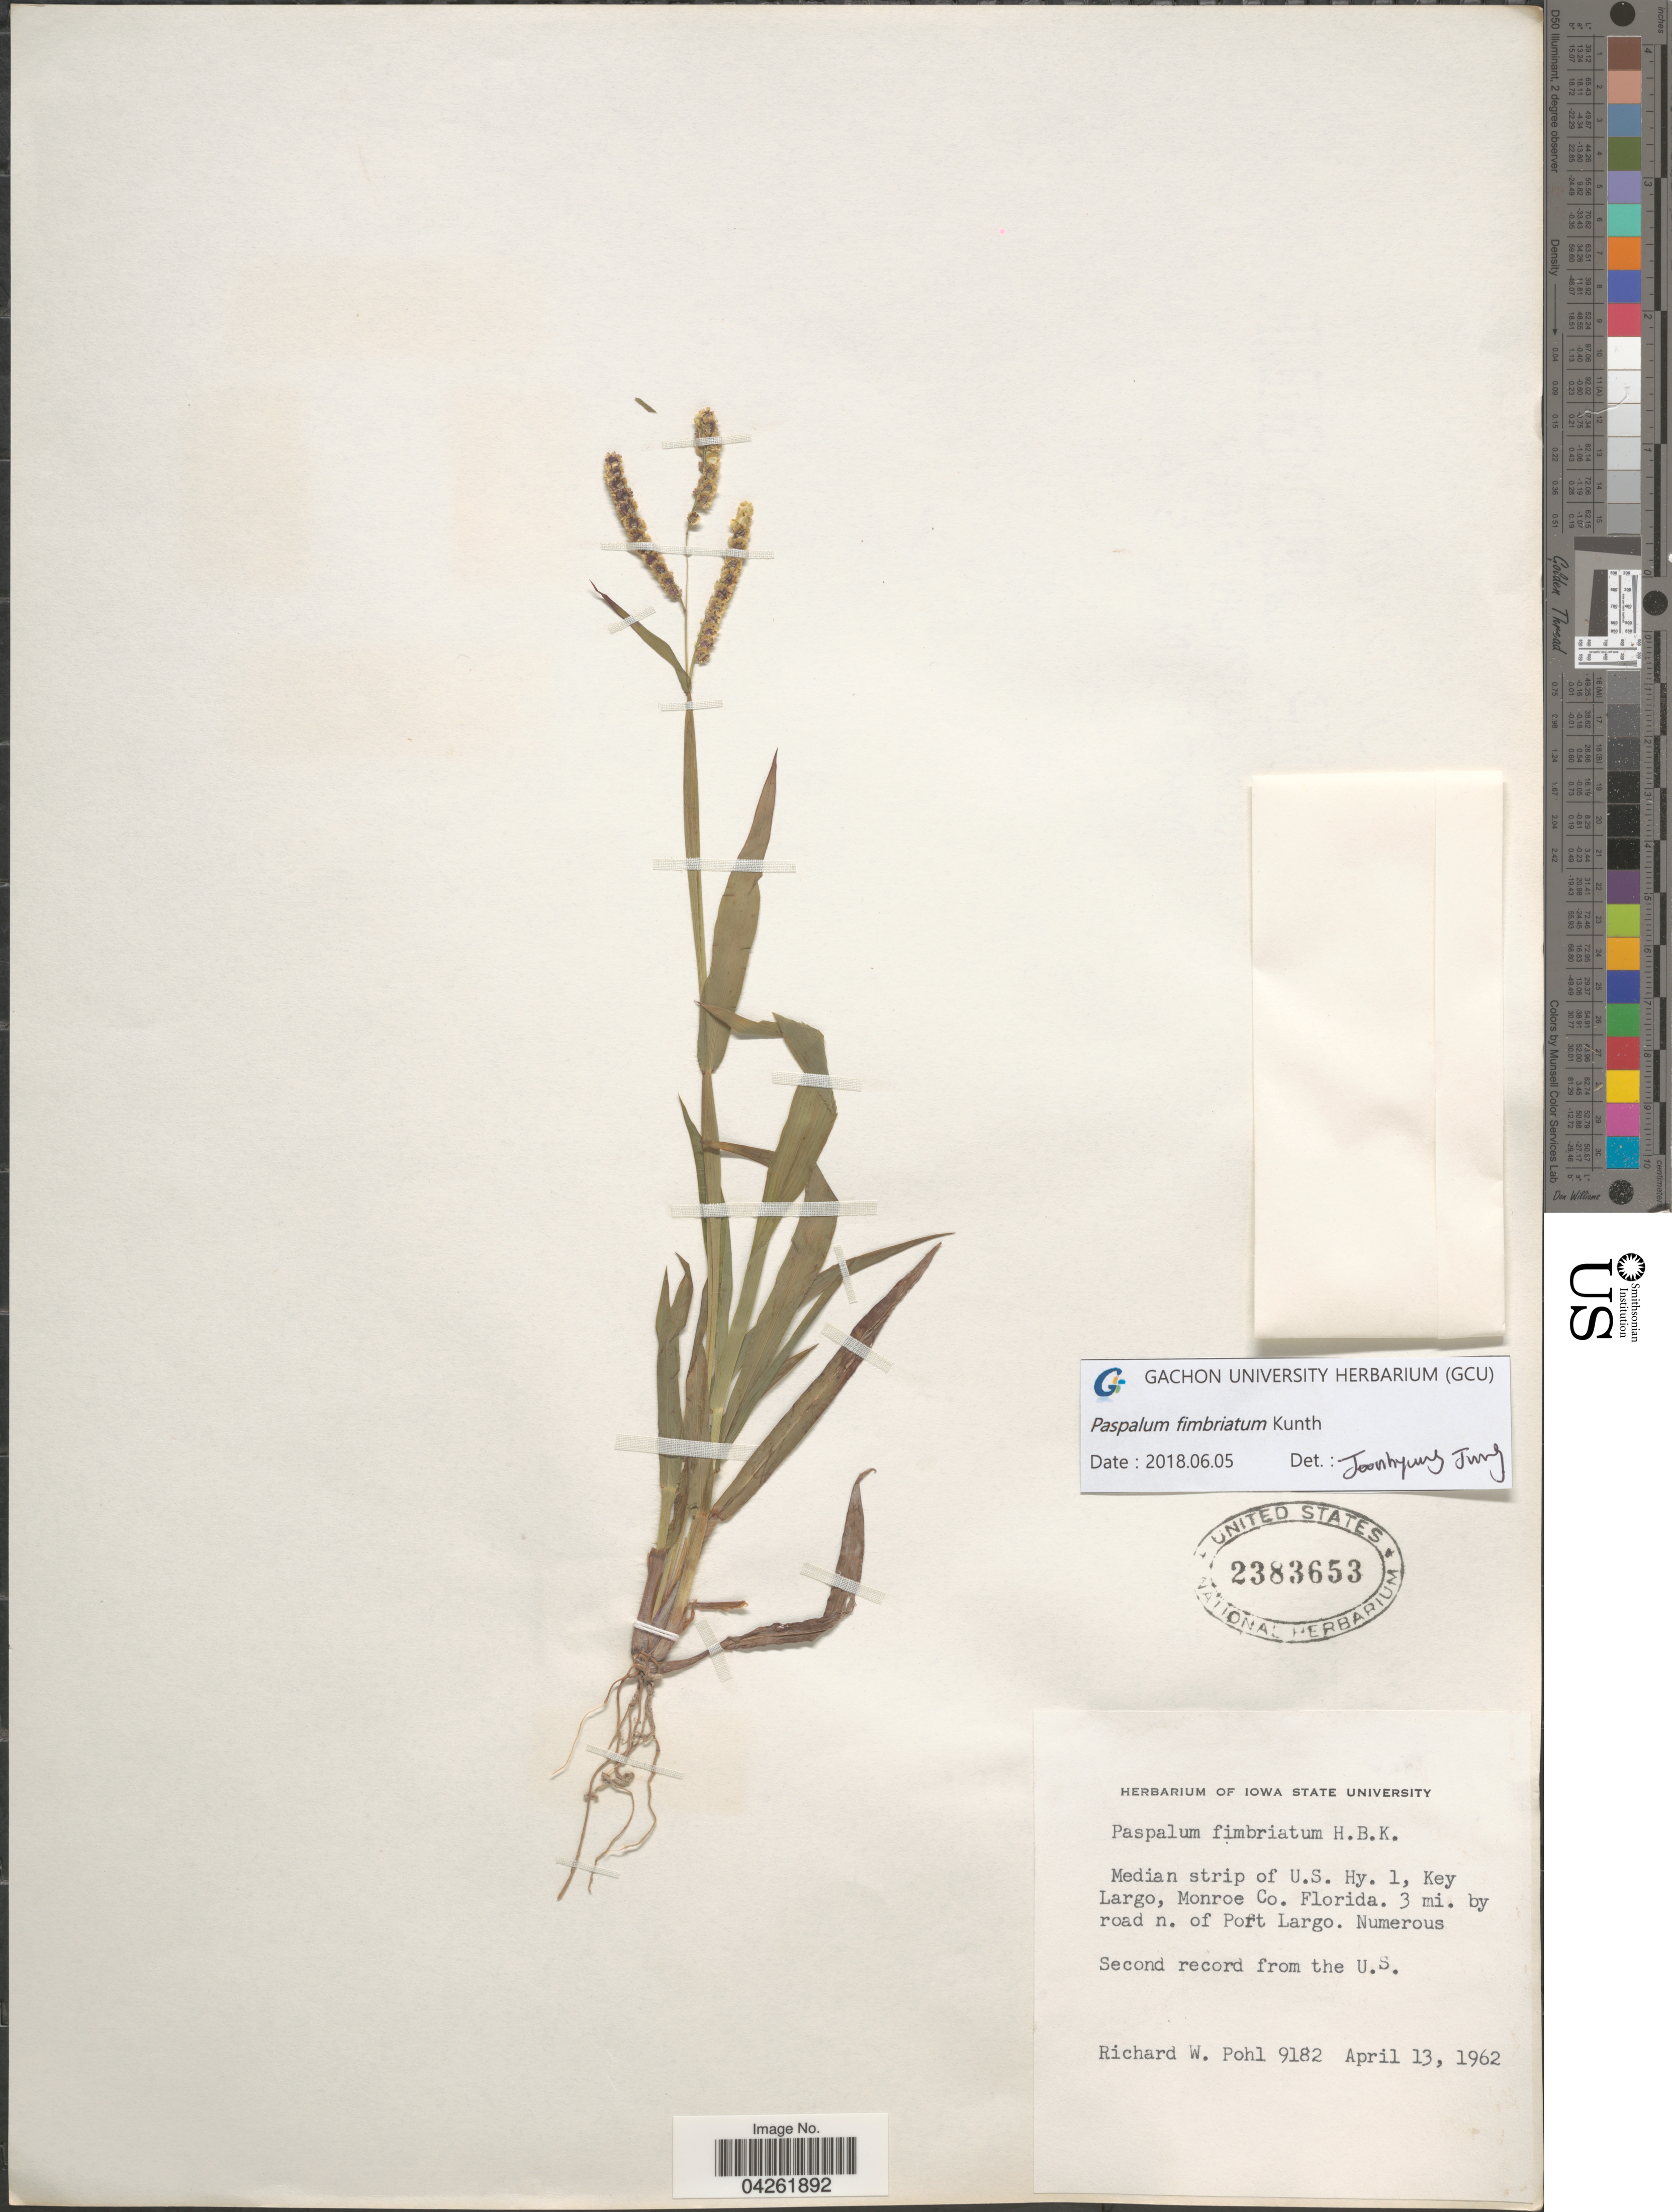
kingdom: Plantae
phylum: Tracheophyta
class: Liliopsida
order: Poales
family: Poaceae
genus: Paspalum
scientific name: Paspalum fimbriatum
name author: Kunth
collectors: R. W. Pohl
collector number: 9182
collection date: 1962-04-13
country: United States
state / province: Florida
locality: Median strip of U.S. Hy. 1, Key Largo, Monroe Co. Florida. 3 mi. by road n. of Port Largo.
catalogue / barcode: US 2383653